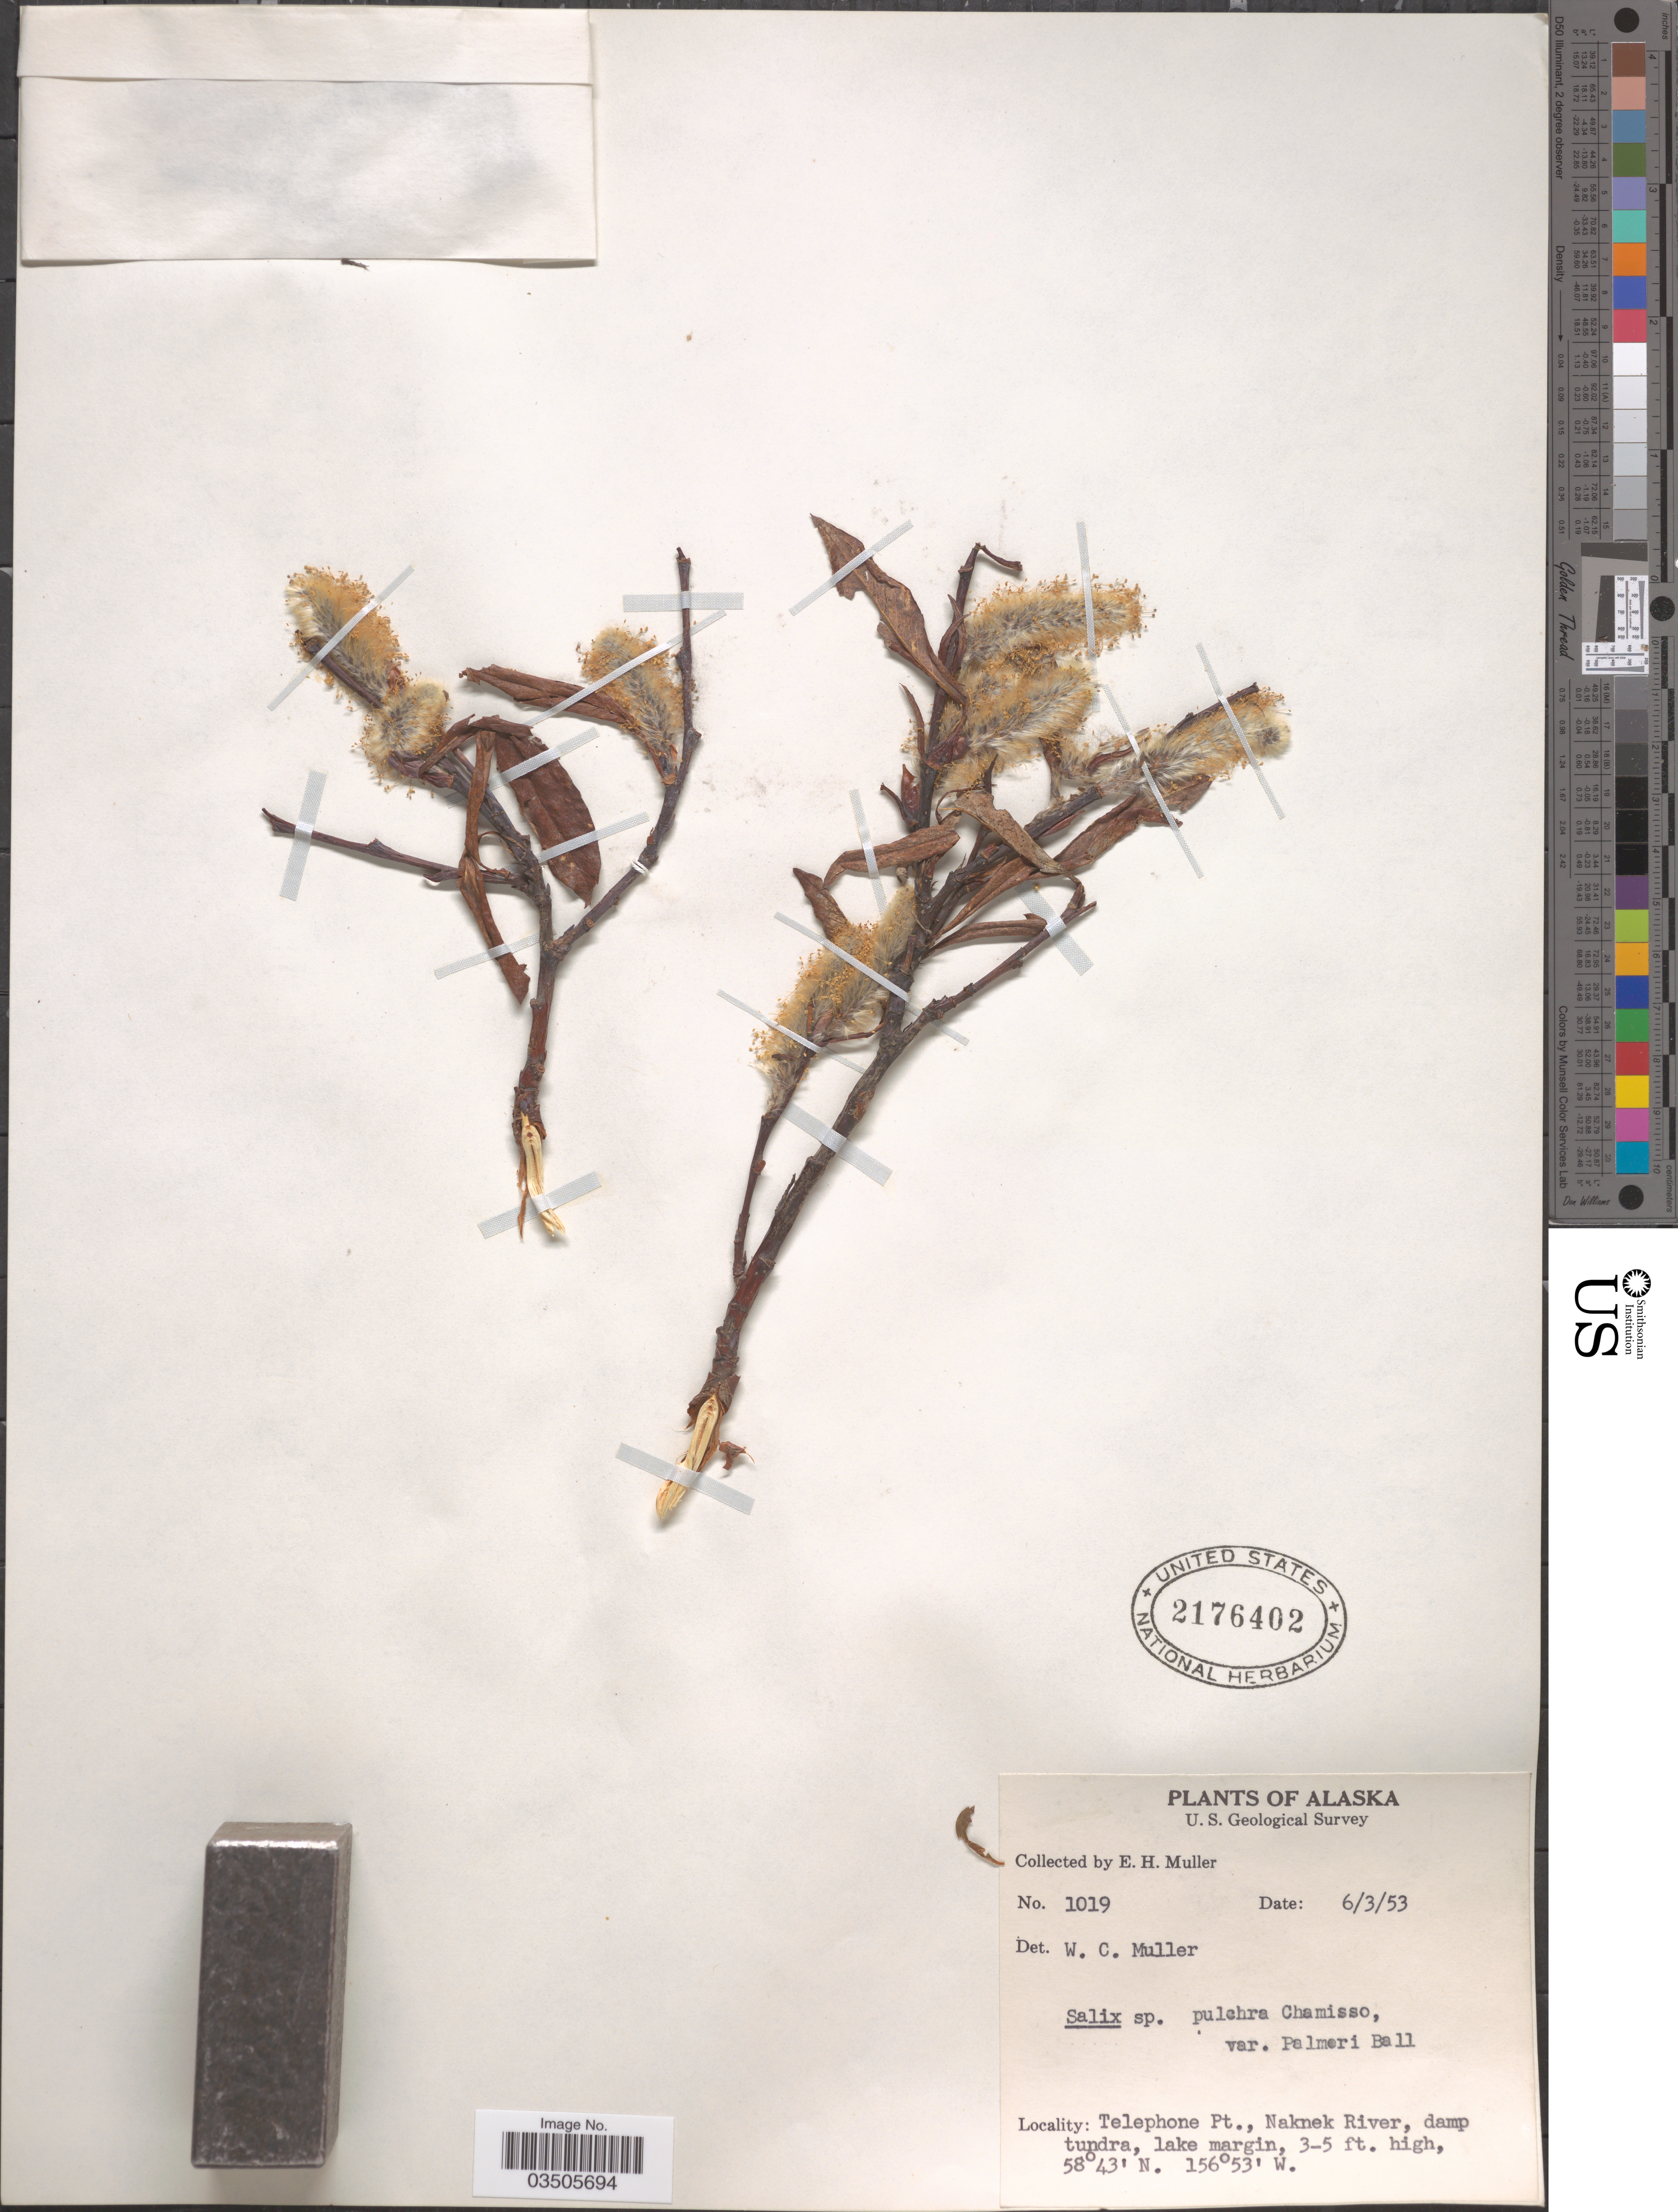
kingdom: Plantae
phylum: Tracheophyta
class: Magnoliopsida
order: Malpighiales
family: Salicaceae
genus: Salix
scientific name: Salix pulchra var. palmeri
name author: C.R. Ball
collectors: E. H. Muller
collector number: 1019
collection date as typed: Transcribed d/m/y: 3/6/53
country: United States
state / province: Alaska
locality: Telephone Pt., Naknek River.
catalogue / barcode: US 2176402